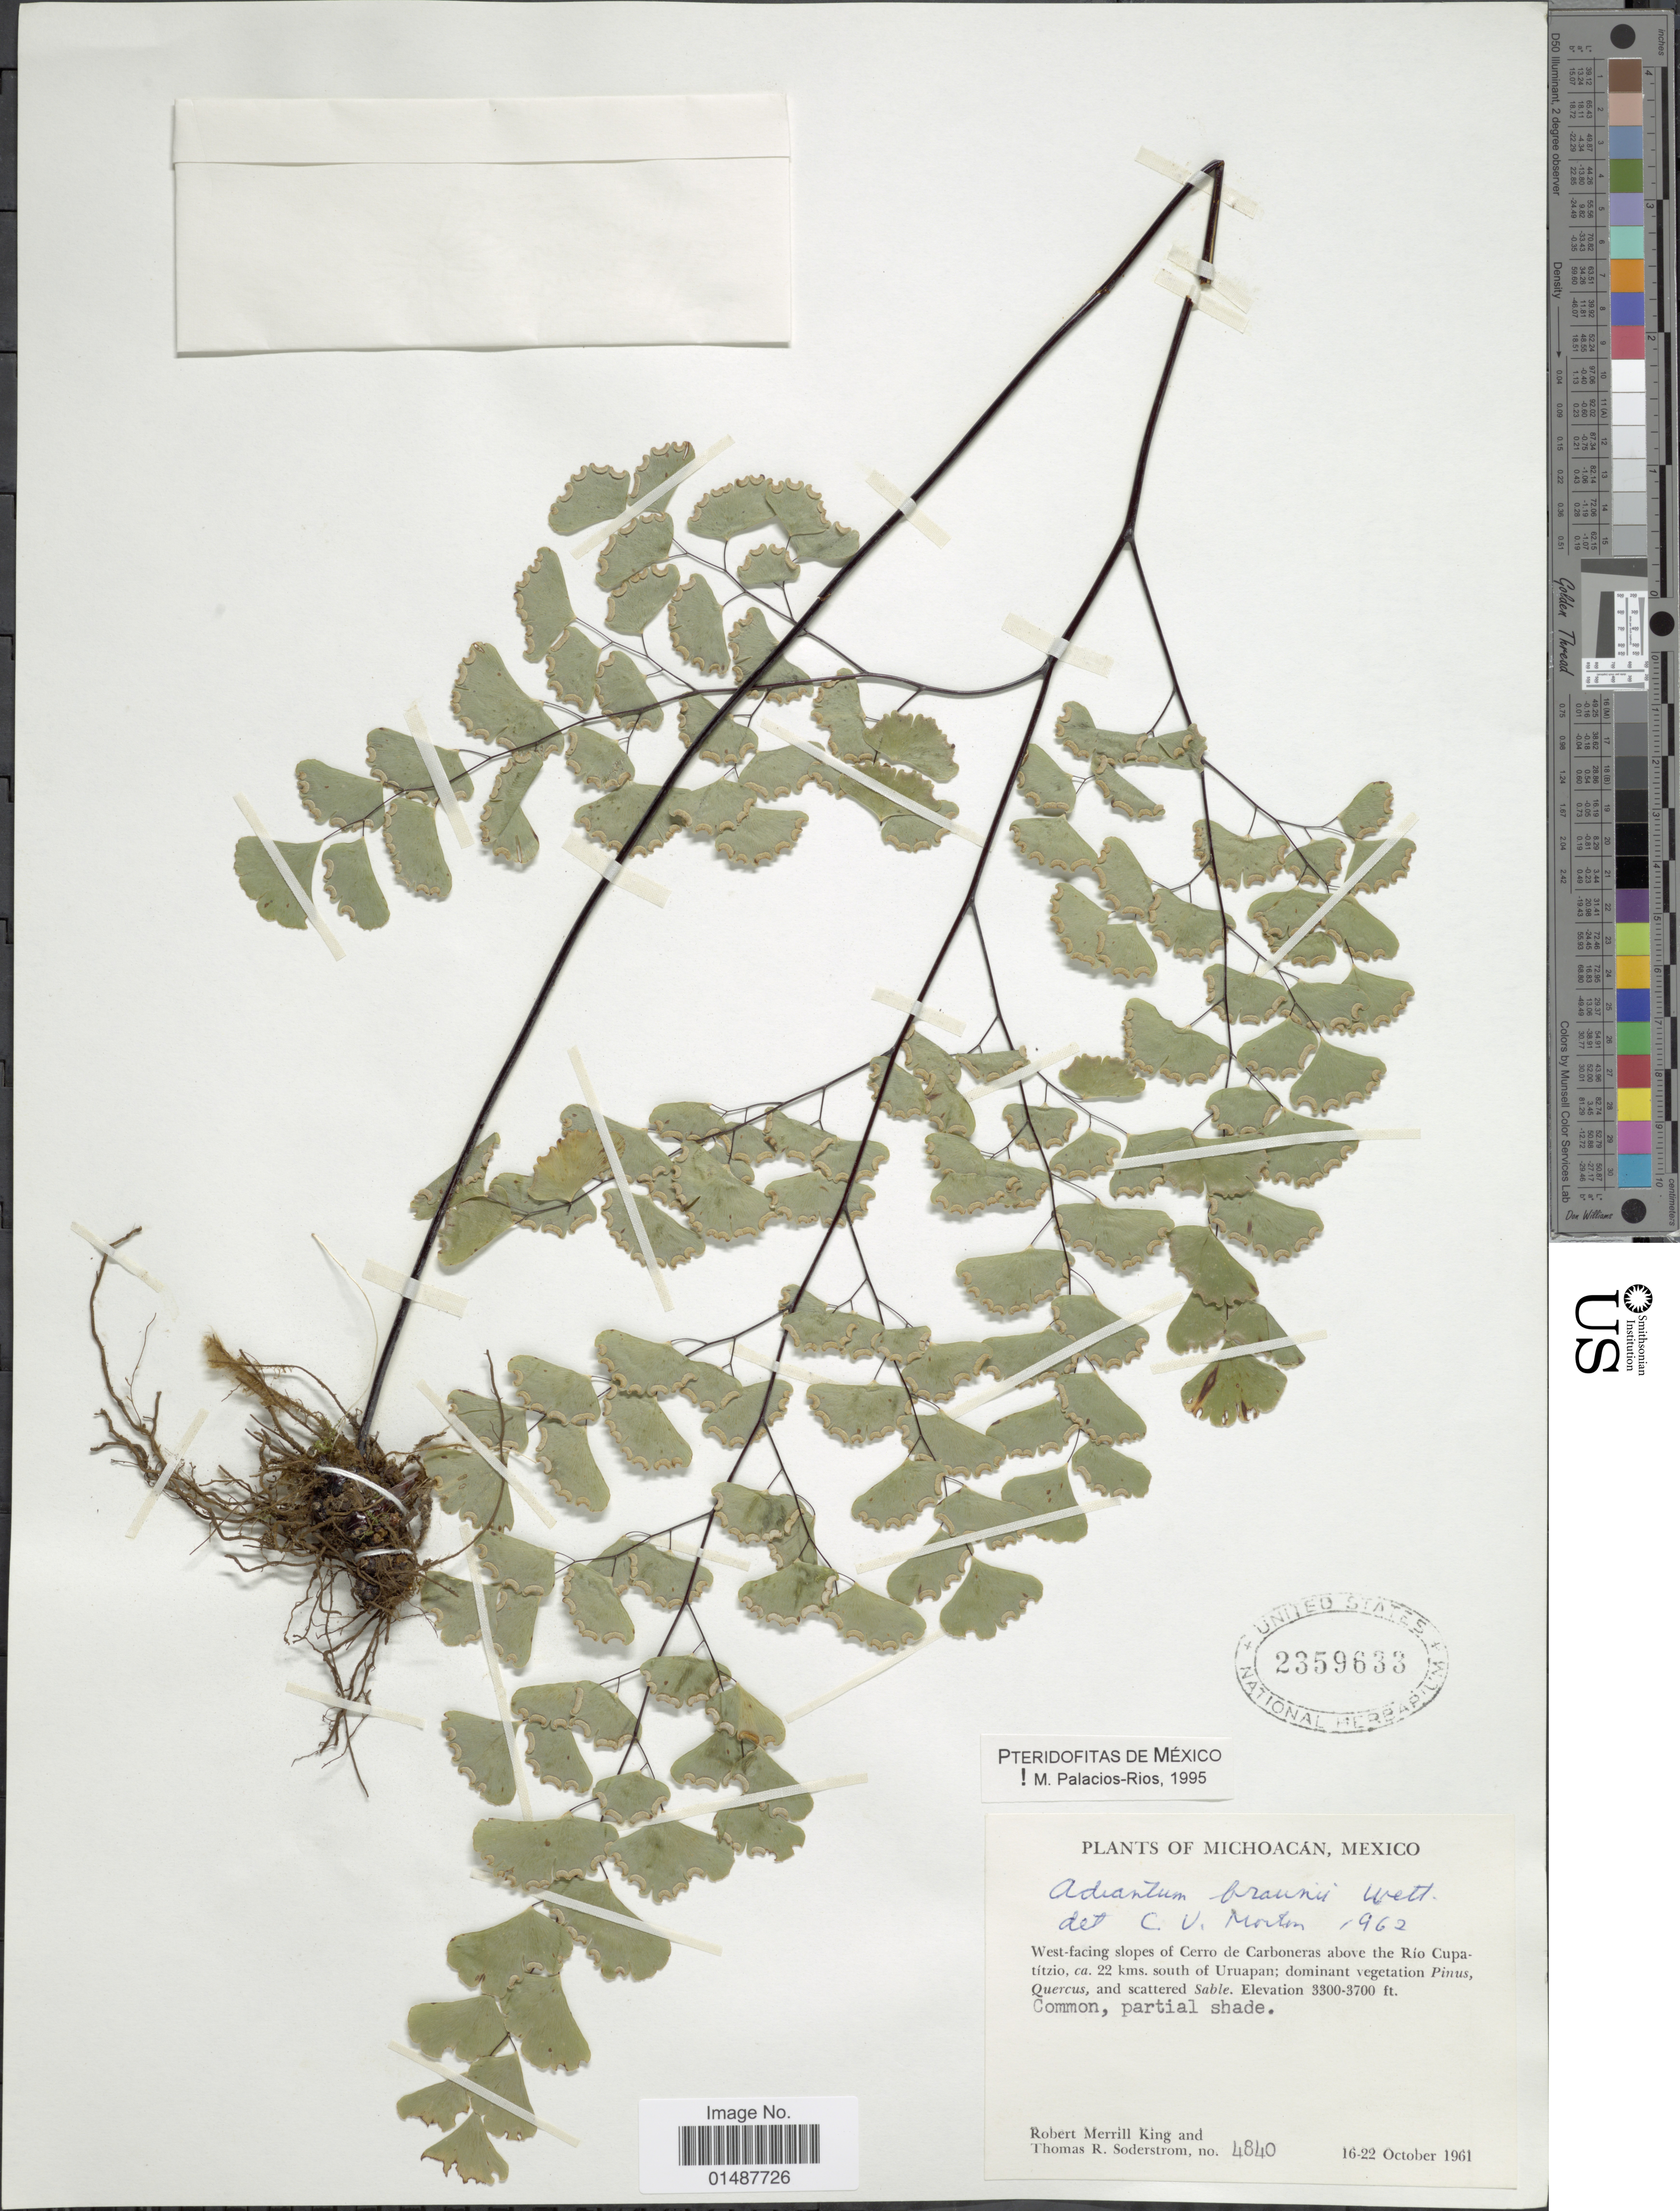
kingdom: Plantae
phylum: Tracheophyta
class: Polypodiopsida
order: Polypodiales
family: Pteridaceae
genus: Adiantum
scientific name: Adiantum braunii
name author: Mett. ex Kuhn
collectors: R. M. King & T. R. Soderstrom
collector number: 4840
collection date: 1961-10-16/1961-10-22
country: Mexico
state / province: Michoacán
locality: West-facing slopes of Cerro de Carboneras above the Rio Cupatizio, ca. 22 kms. south of Uruapan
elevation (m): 1006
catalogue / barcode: US 2359633